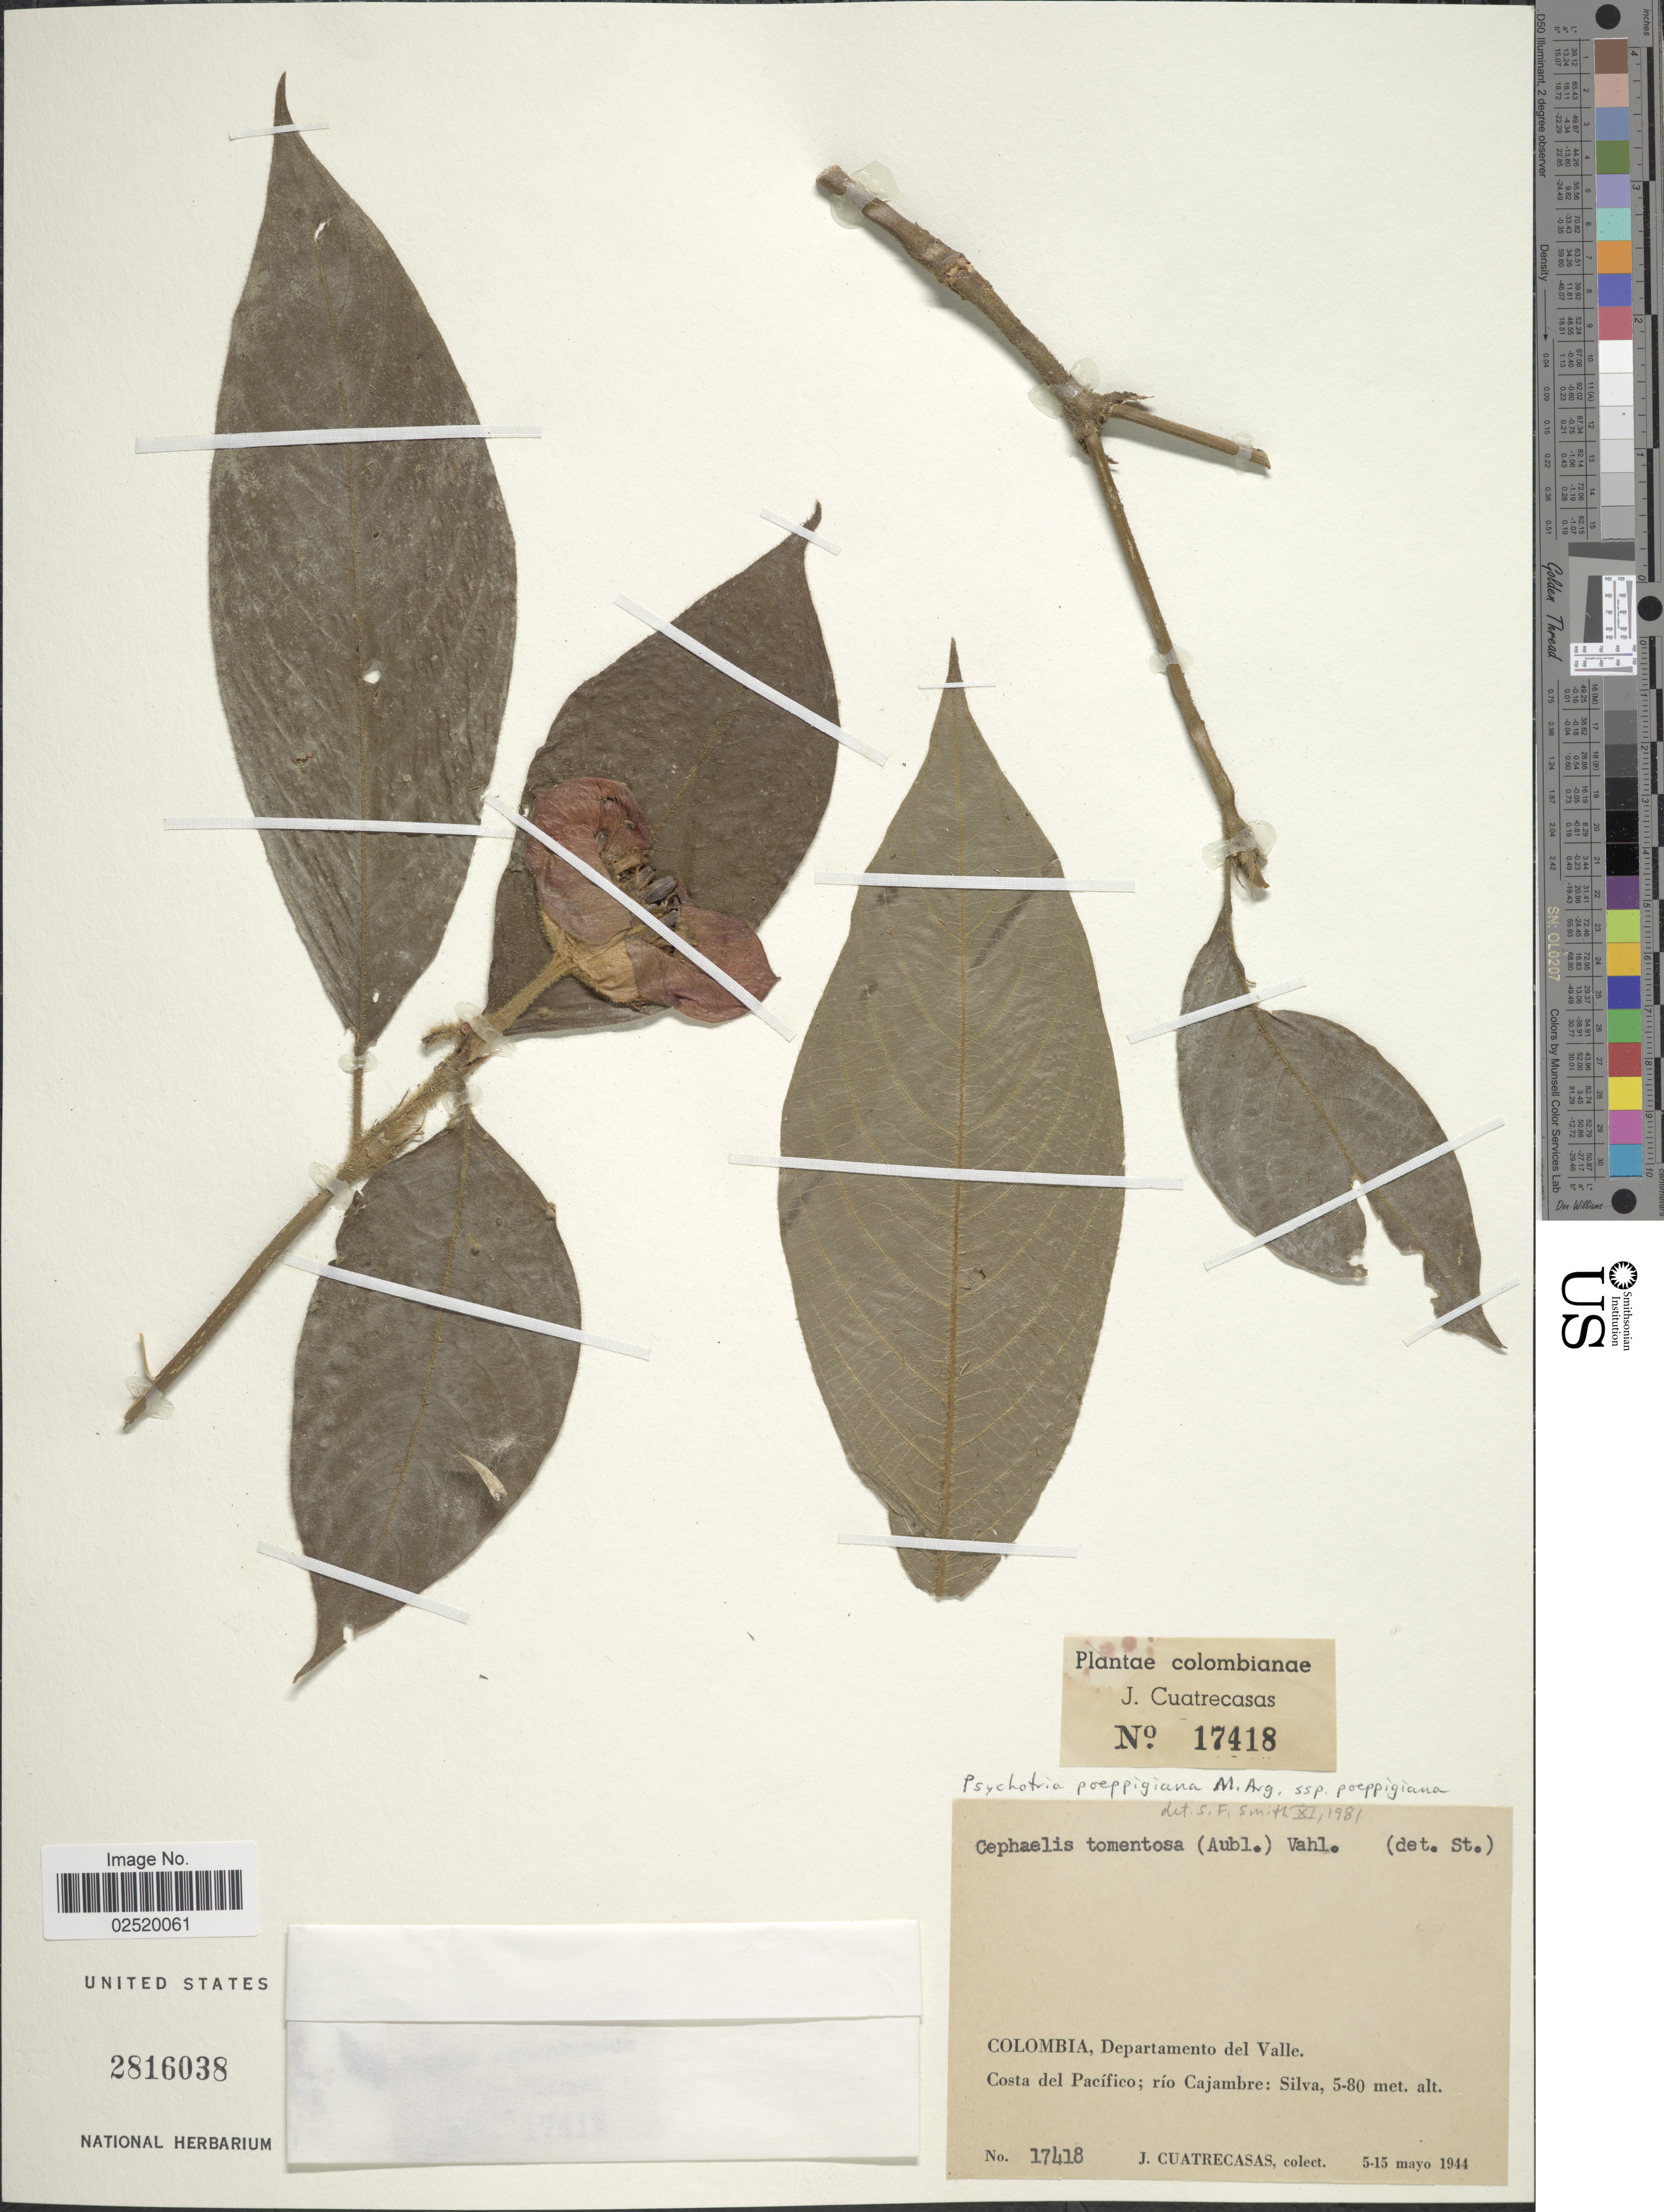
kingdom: Plantae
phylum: Tracheophyta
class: Magnoliopsida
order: Gentianales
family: Rubiaceae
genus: Psychotria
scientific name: Psychotria poeppigiana subsp. poeppigiana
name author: Müll. Arg.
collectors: J. Cuatrecasas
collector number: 17418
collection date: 1944-05-05/1944-05-15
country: Colombia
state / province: Valle del Cauca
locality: Colombia, Departamento del Valle, Costa del Pacifico; rio Cajambre: Silva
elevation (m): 5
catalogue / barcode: US 2816038